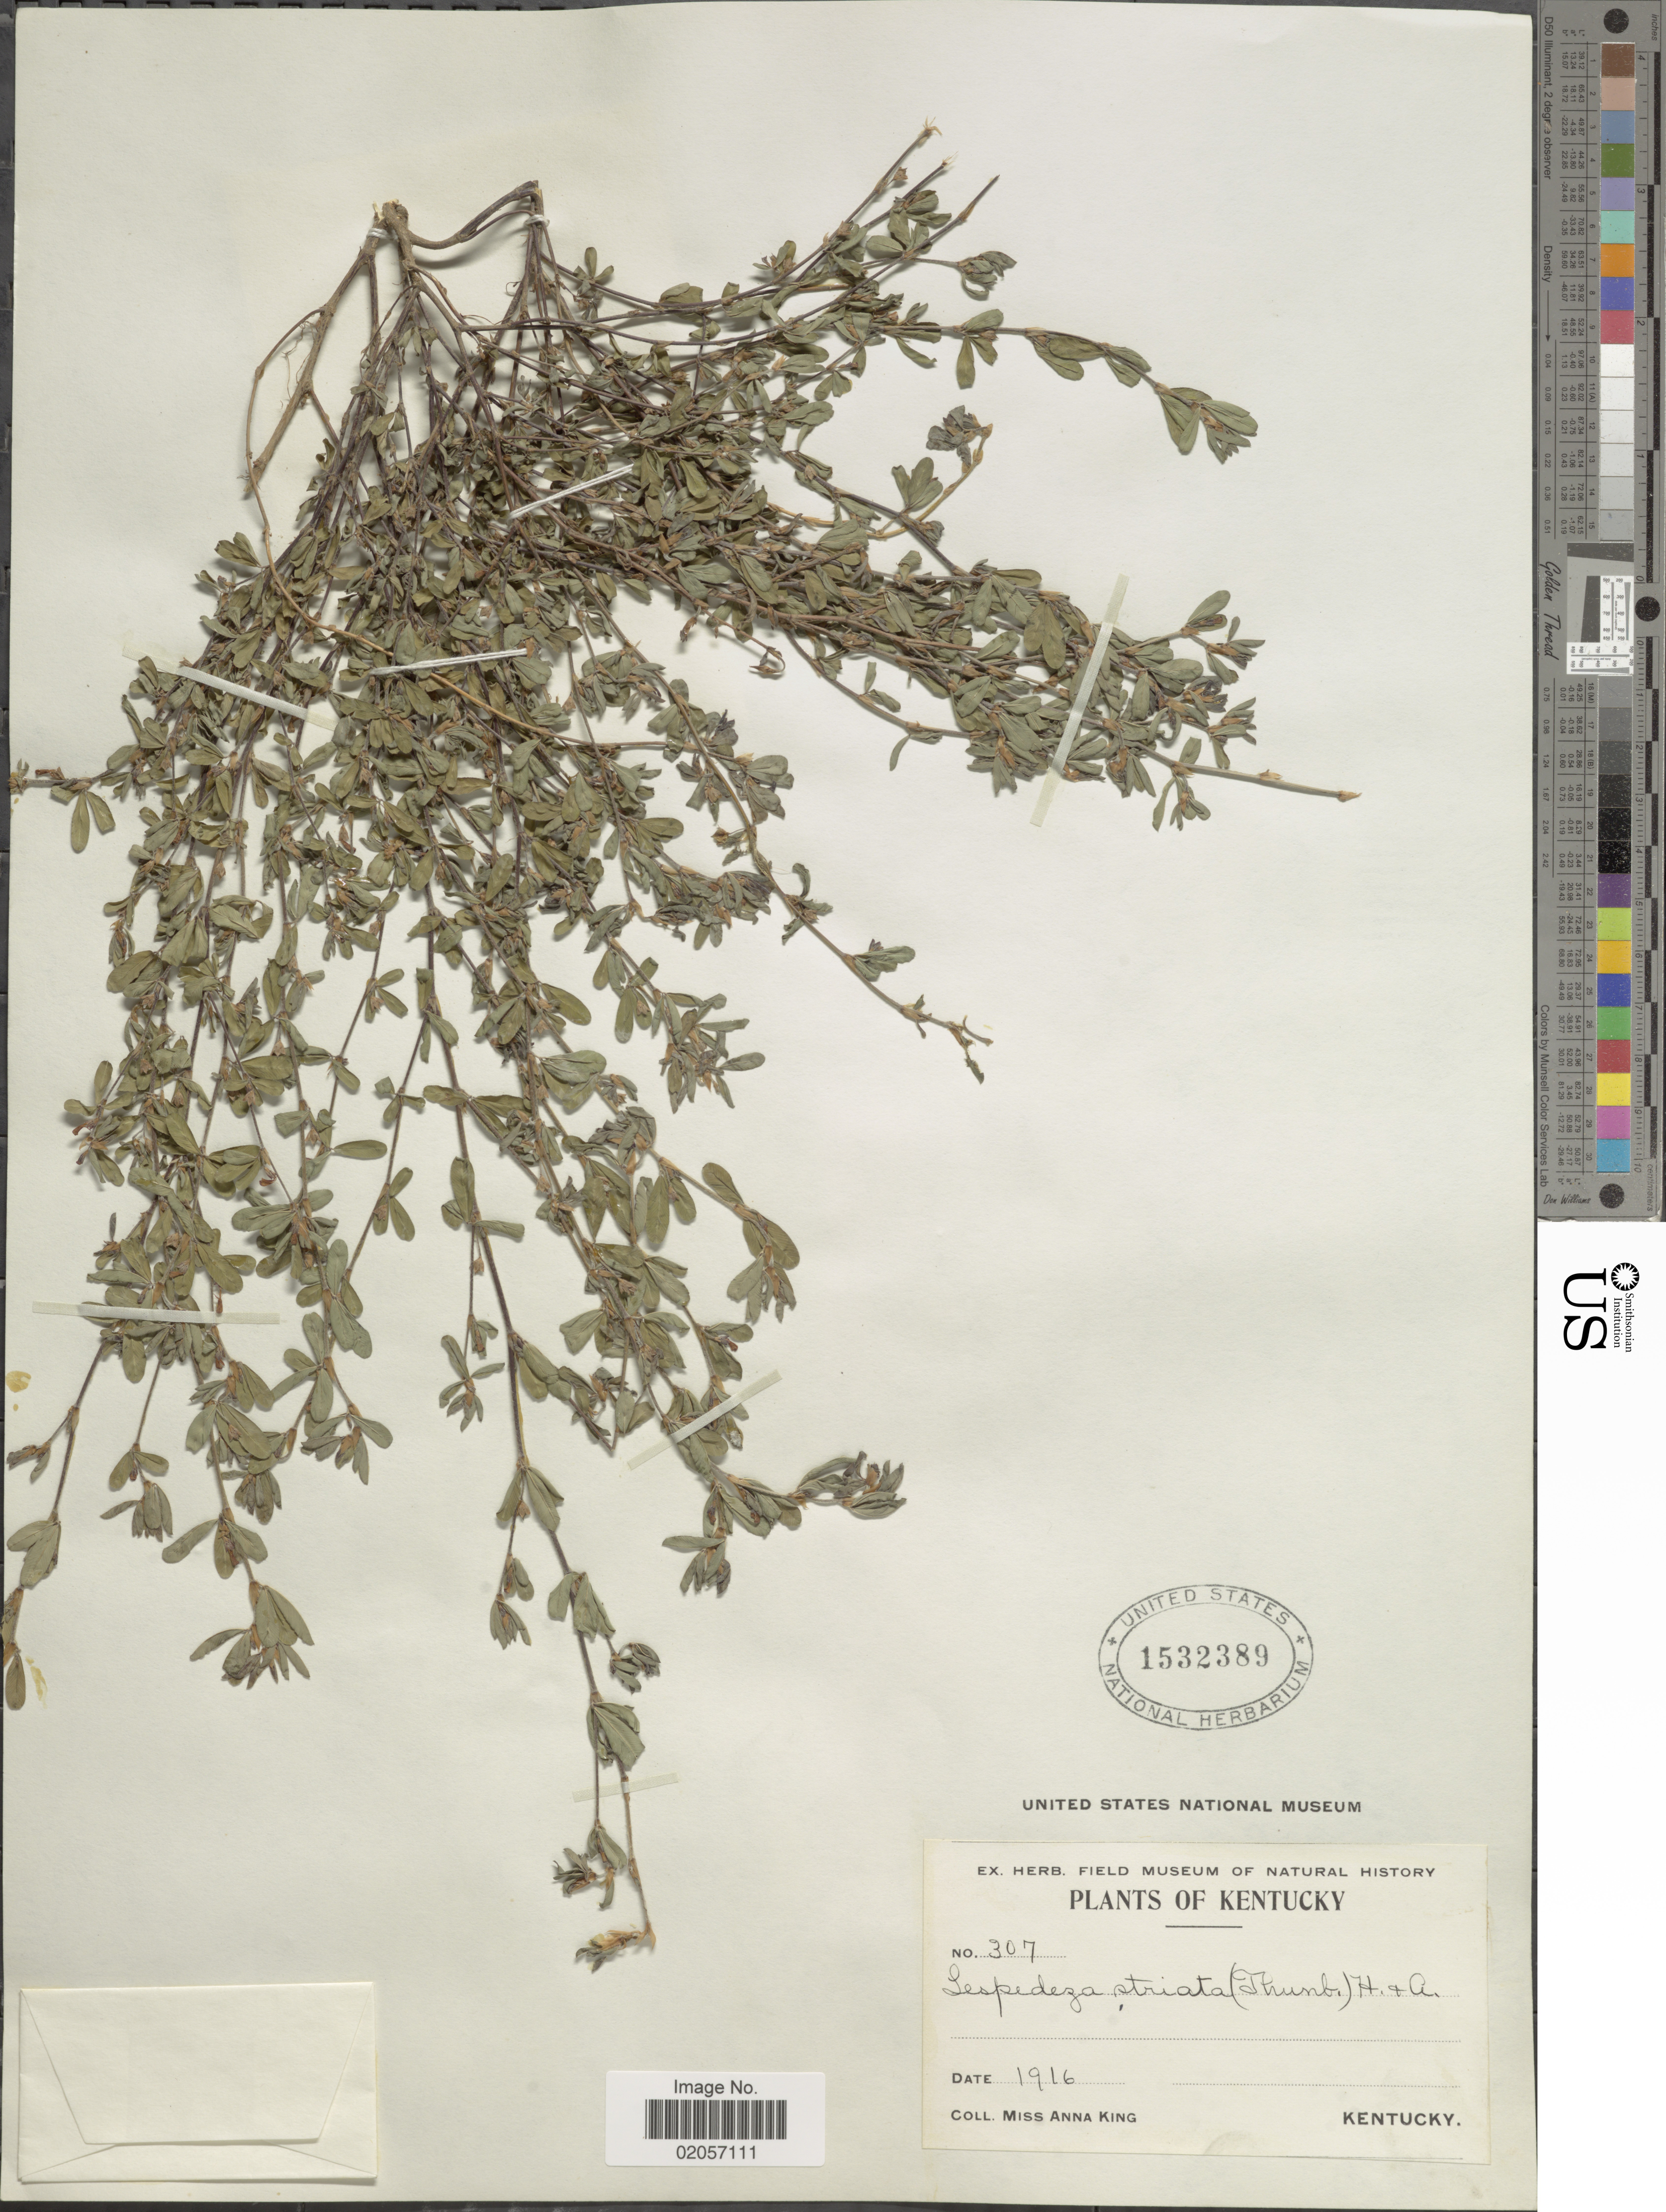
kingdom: Plantae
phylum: Tracheophyta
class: Magnoliopsida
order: Fabales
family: Fabaceae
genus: Kummerowia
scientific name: Kummerowia striata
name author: (Thunb.) Schindl.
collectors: A. King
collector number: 307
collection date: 1916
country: United States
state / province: Kentucky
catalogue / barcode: US 1532389